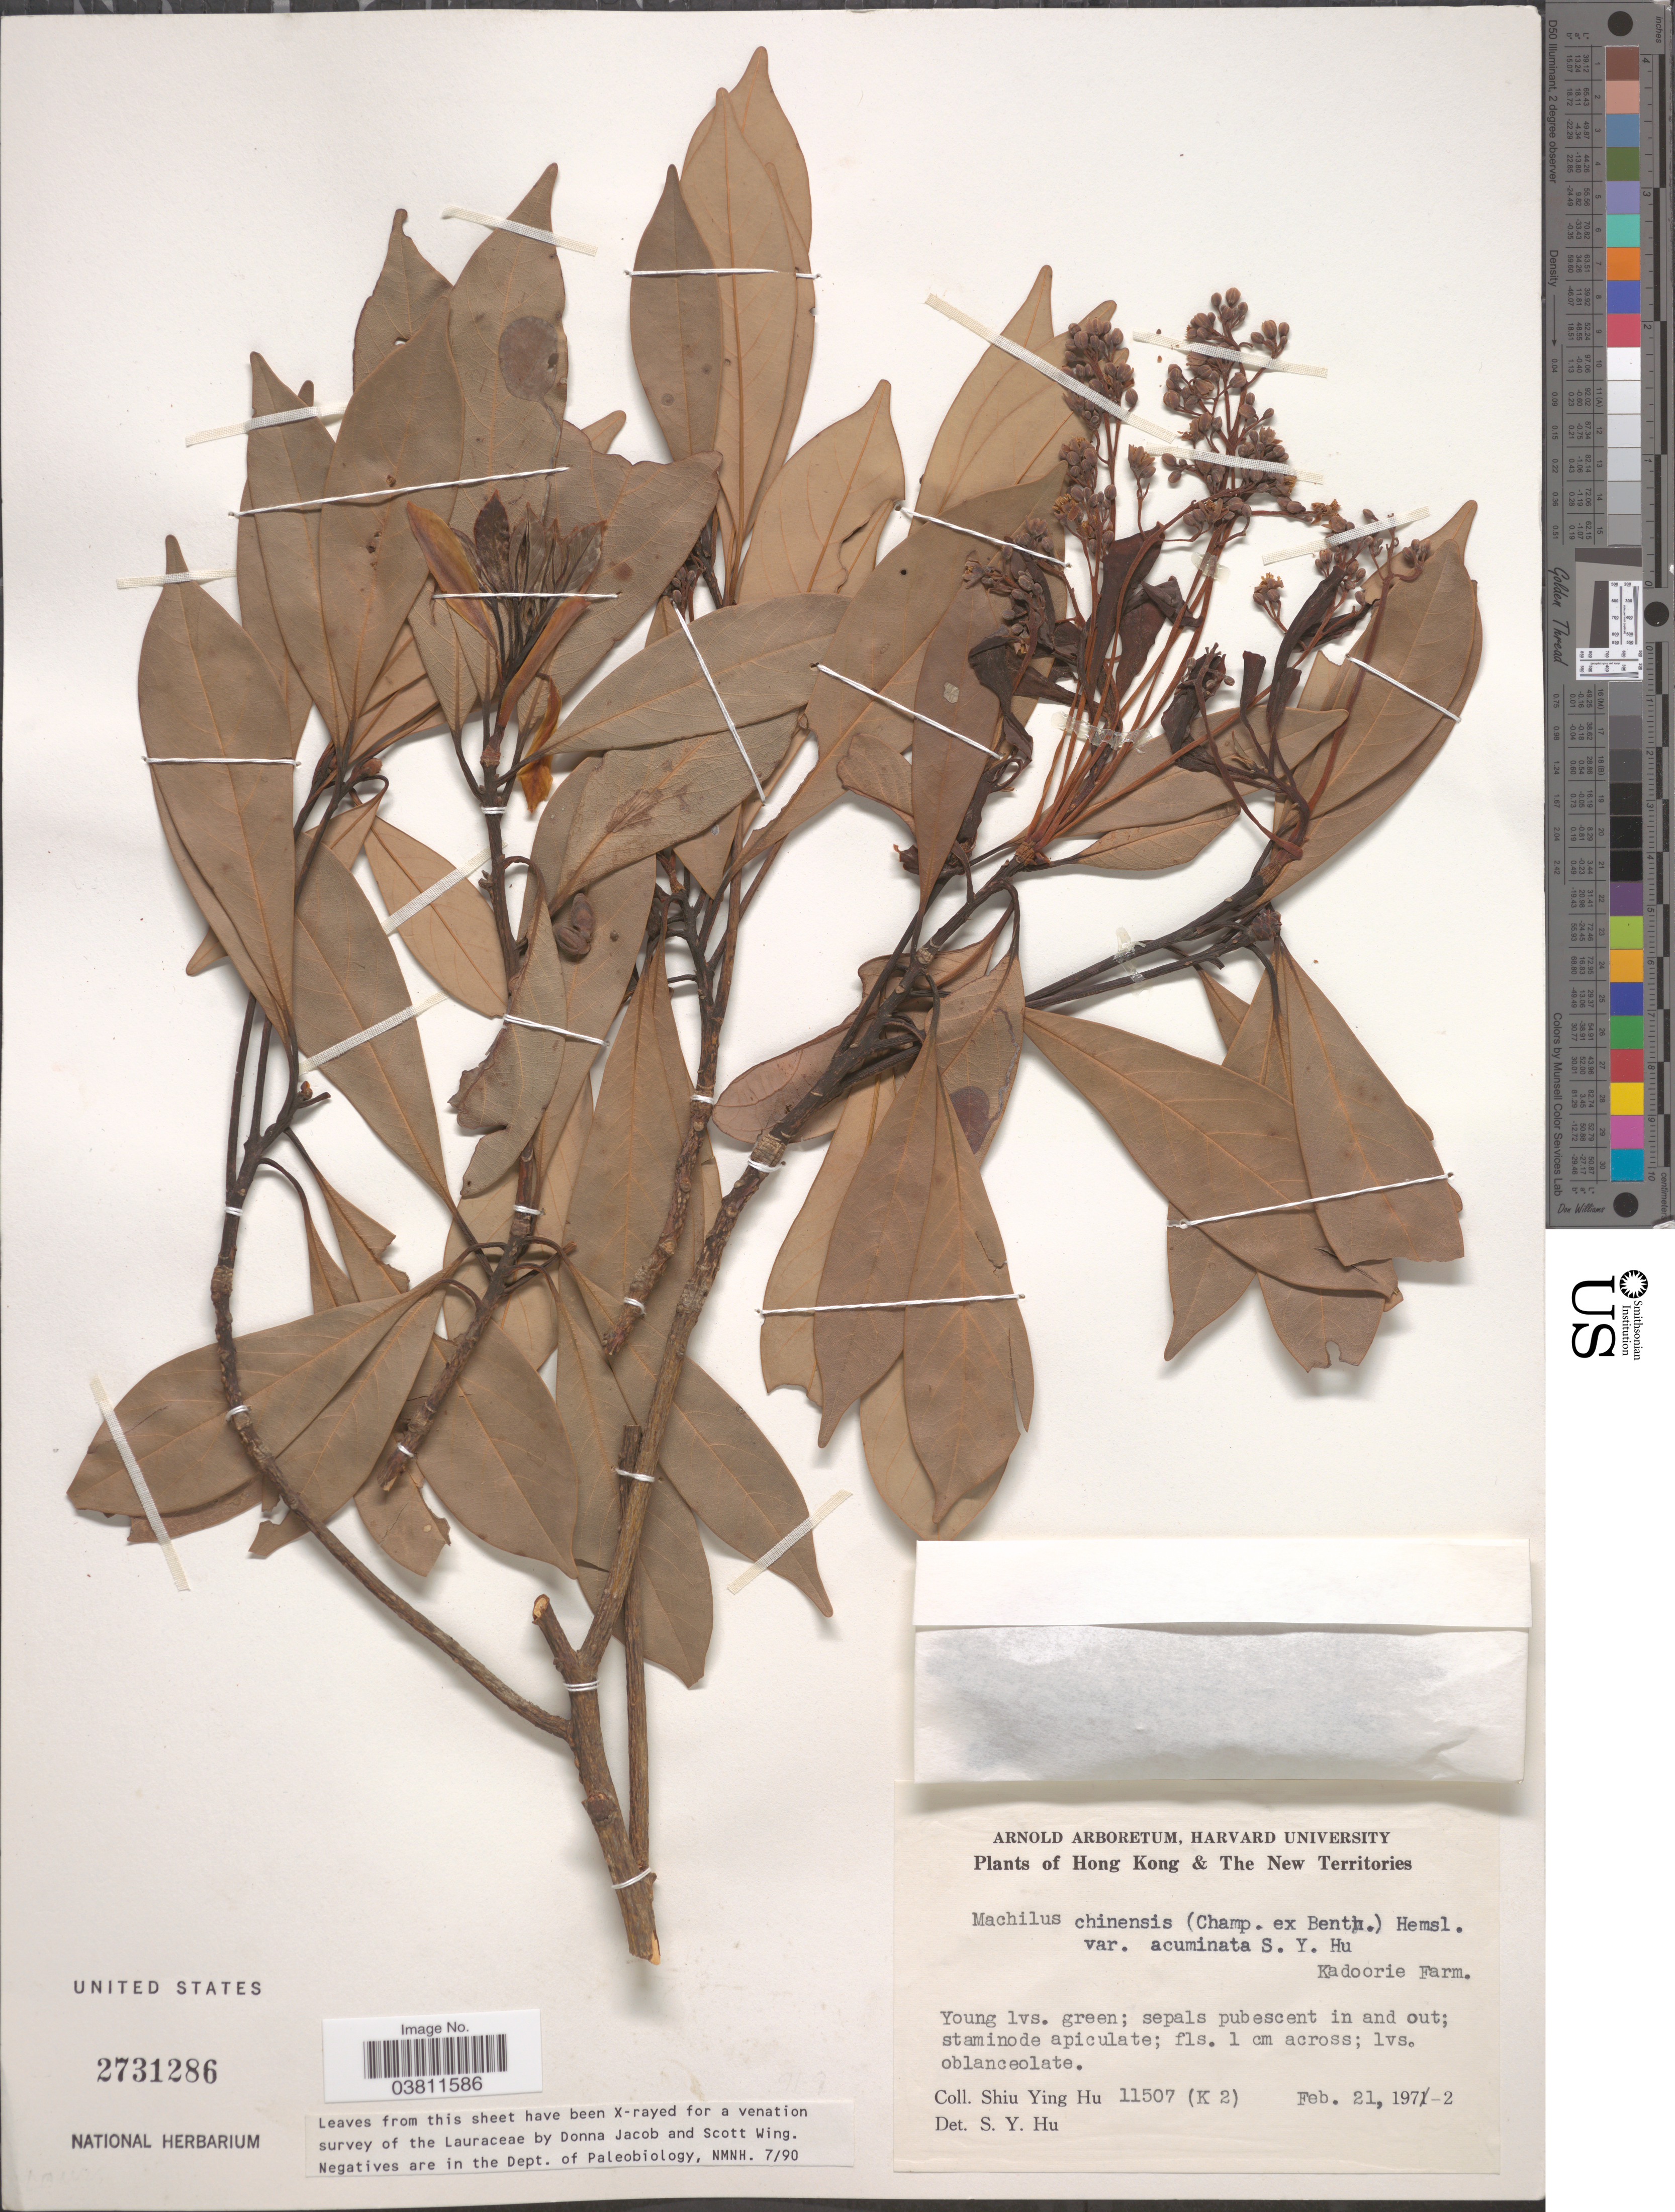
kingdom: Plantae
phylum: Tracheophyta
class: Magnoliopsida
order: Laurales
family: Lauraceae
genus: Machilus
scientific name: Machilus chinensis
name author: (Benth.) Hemsl.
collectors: S. Y. Hu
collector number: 11507 (K2)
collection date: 1972-02-21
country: China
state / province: Hong Kong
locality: The New Territories. Kadoorie Farm.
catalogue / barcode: US 2731286